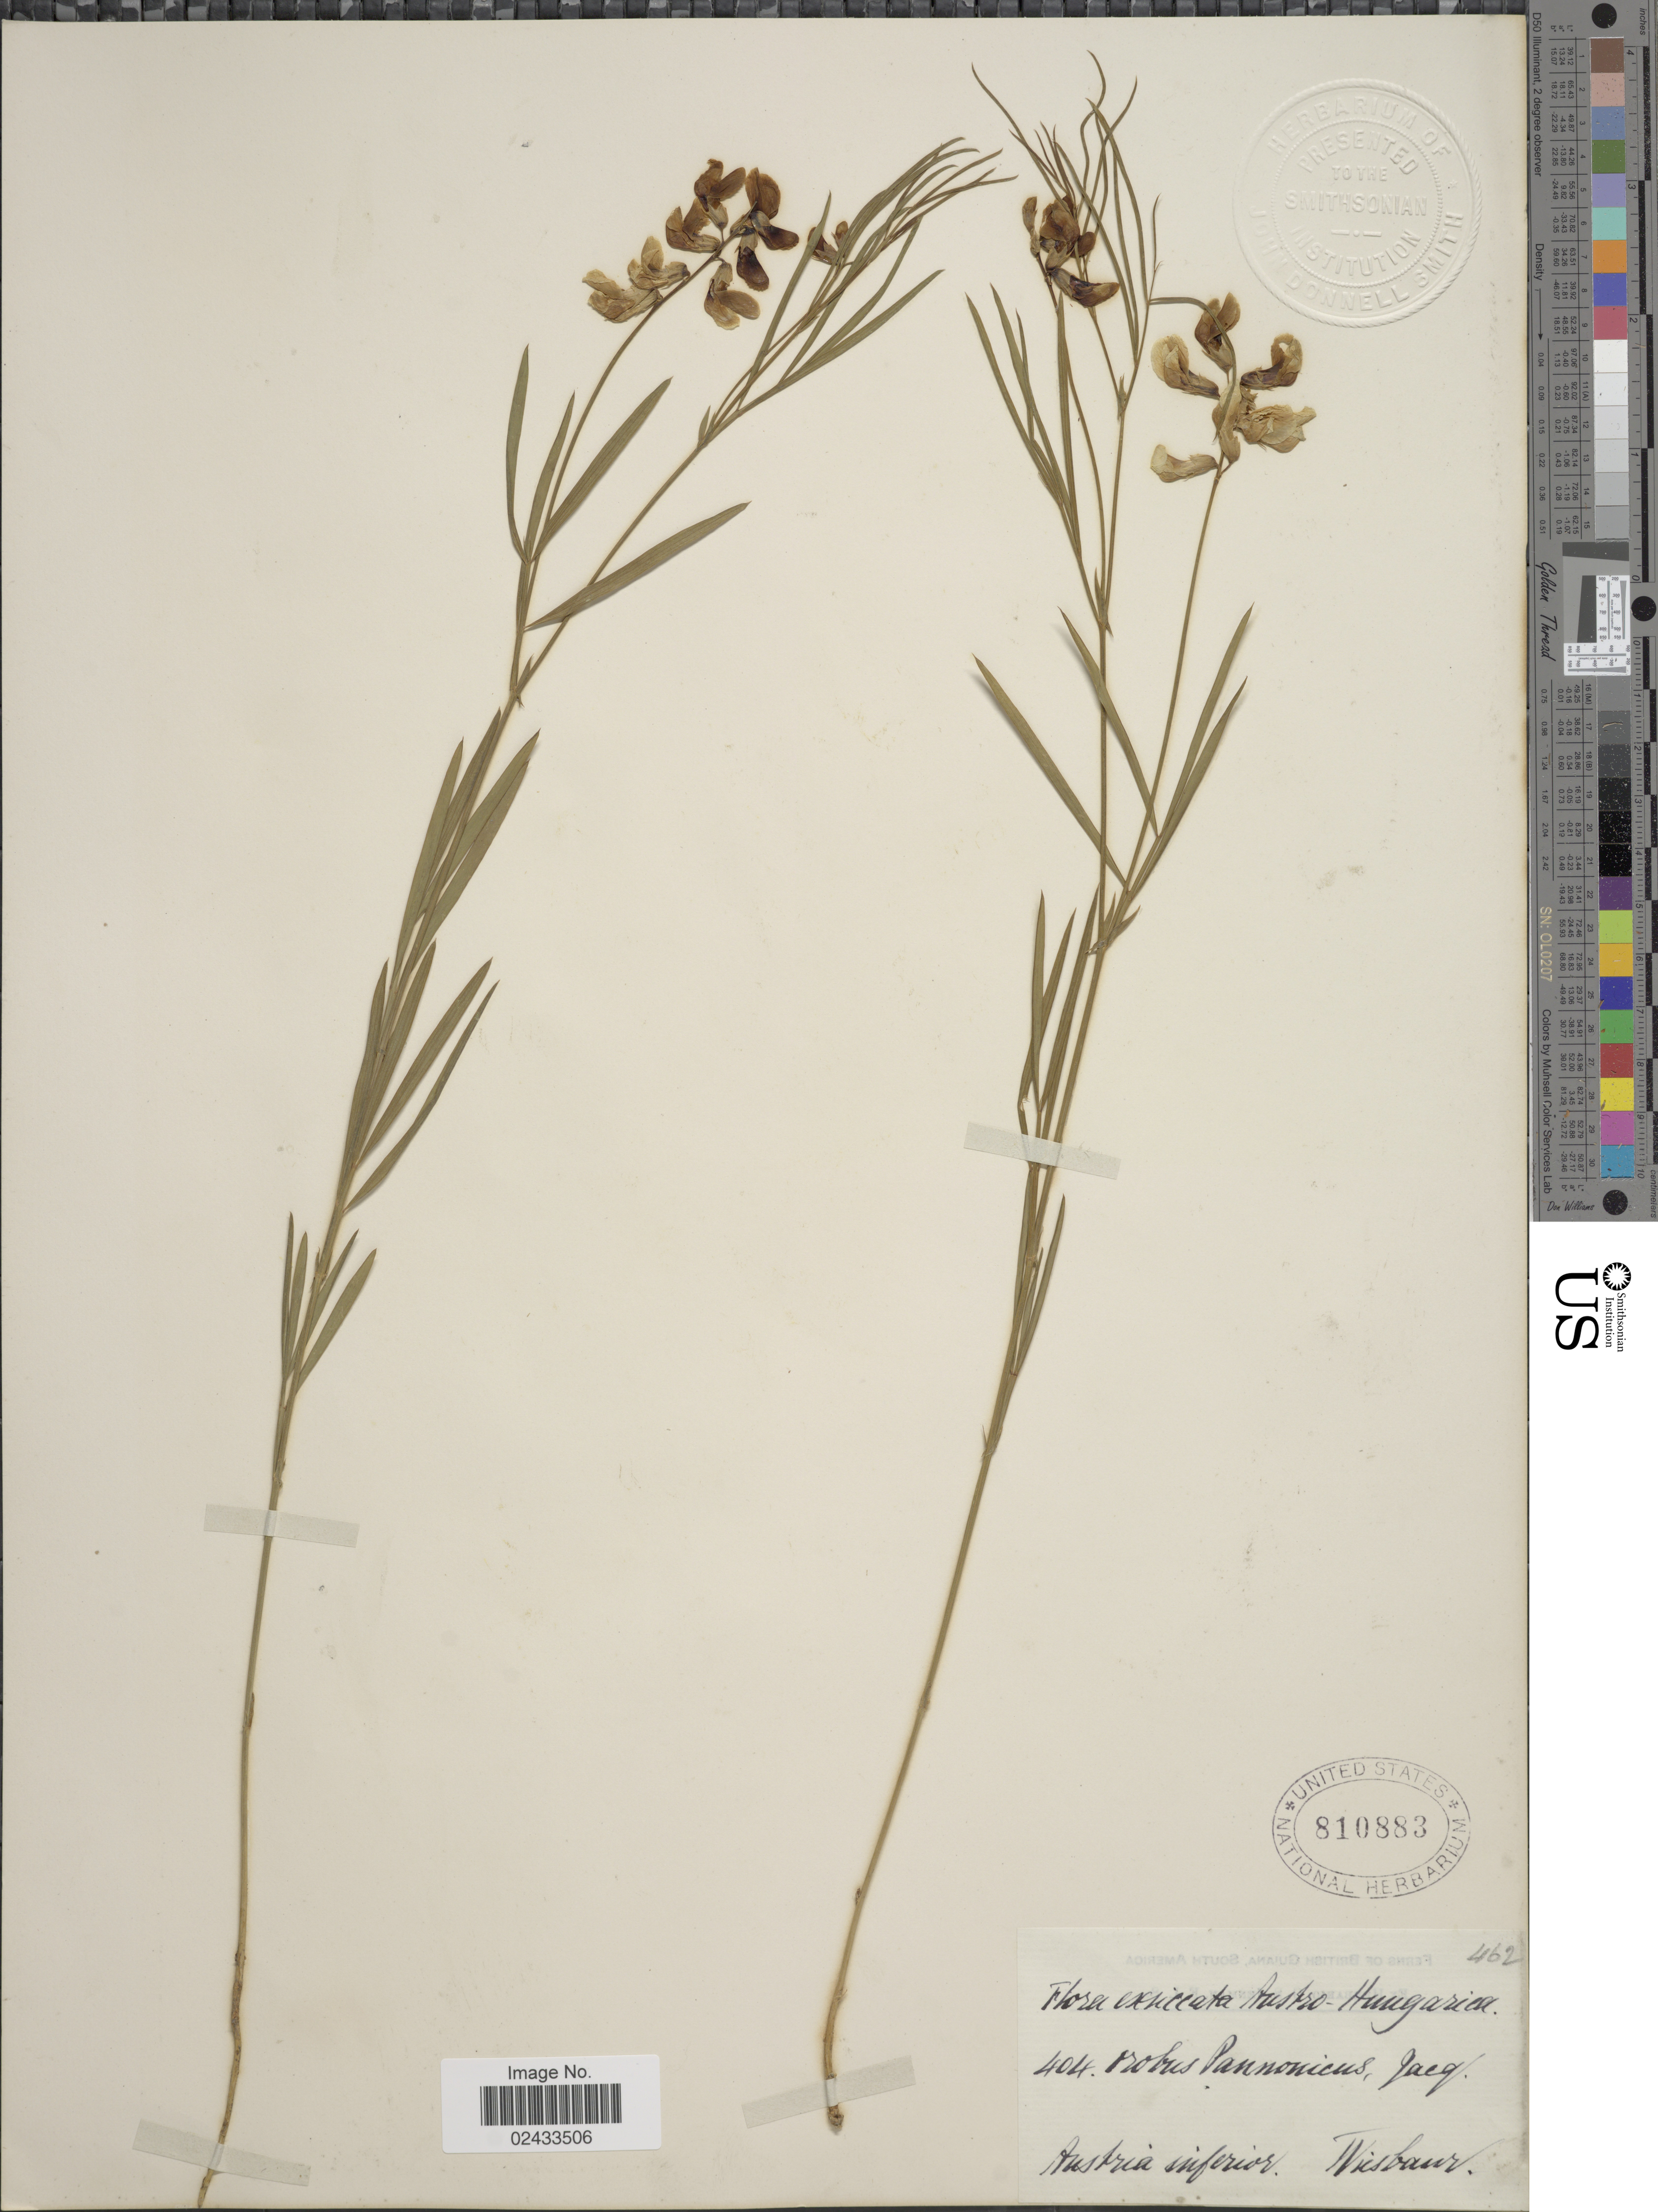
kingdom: Plantae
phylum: Tracheophyta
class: Magnoliopsida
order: Fabales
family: Fabaceae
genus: Lathyrus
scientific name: Lathyrus pannonicus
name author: (Jacq.) Garcke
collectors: Wiesbaur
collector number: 404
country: Austria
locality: Austria inferior.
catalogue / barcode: US 810883